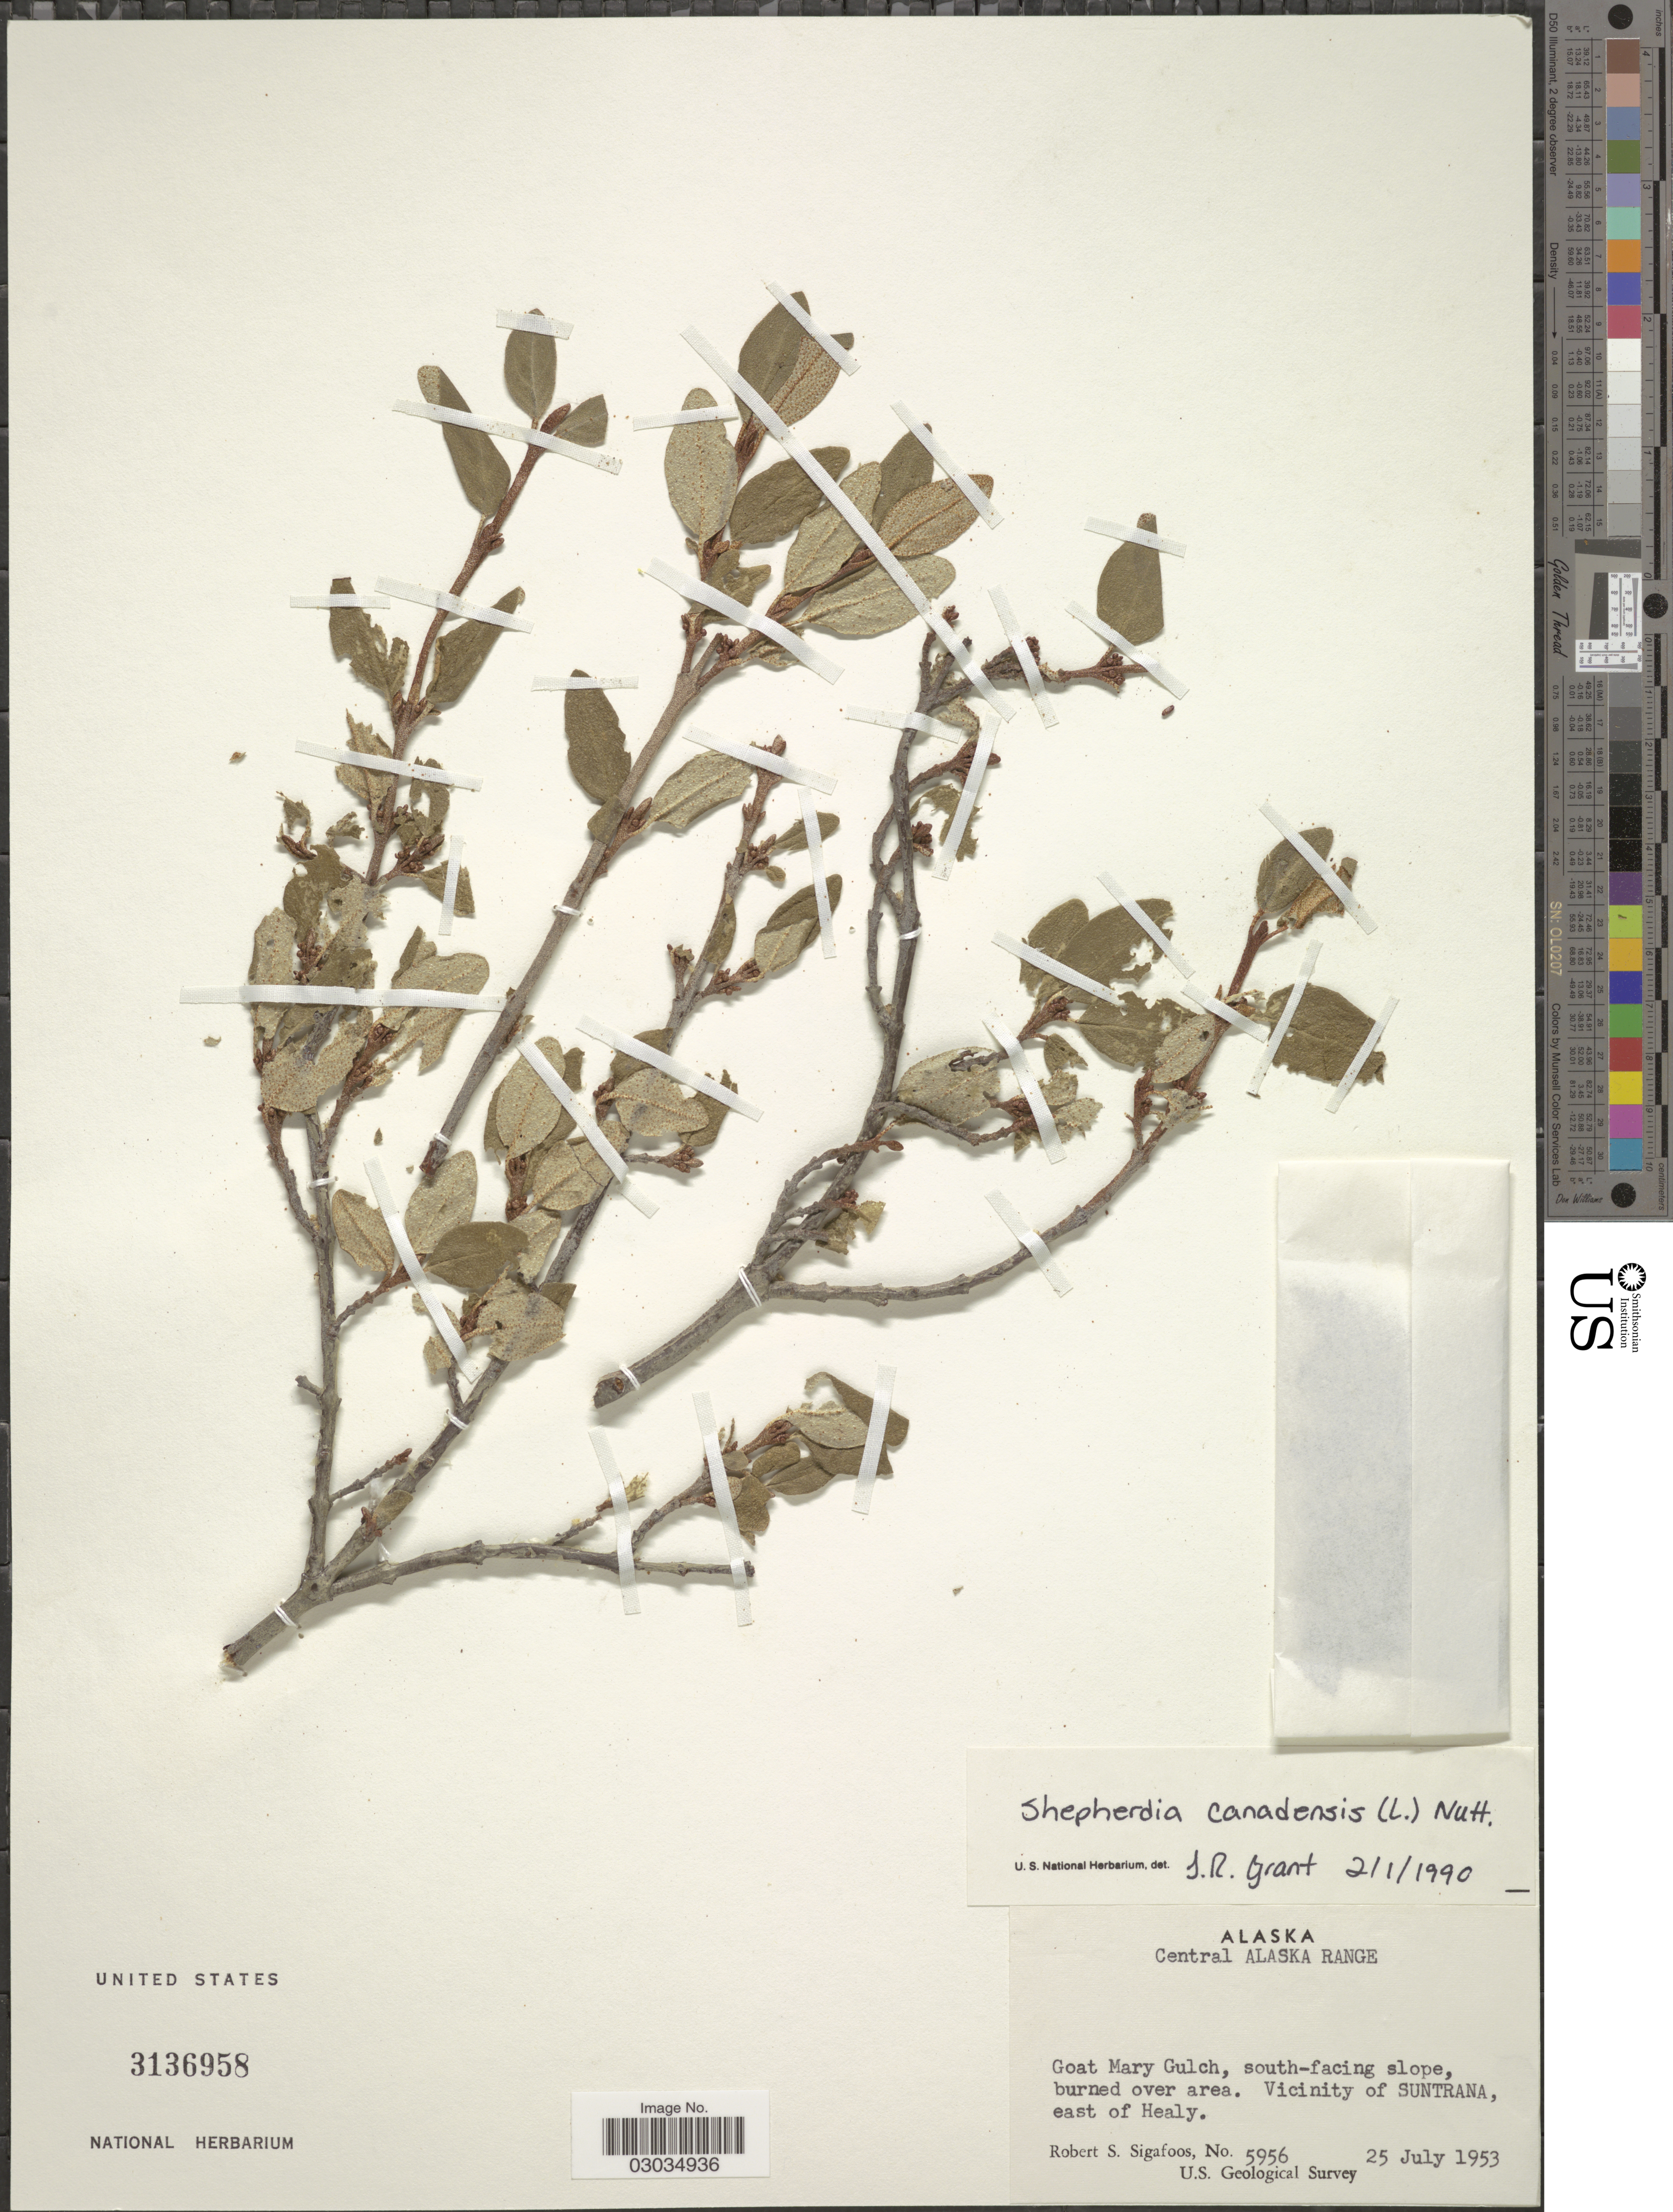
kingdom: Plantae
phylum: Tracheophyta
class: Magnoliopsida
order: Rosales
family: Elaeagnaceae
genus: Shepherdia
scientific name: Shepherdia canadensis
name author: (L.) Nutt.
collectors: R. Sigafoos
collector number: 5956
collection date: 1953-07-25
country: United States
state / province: Alaska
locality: Central Alaska Range, Goat Mary Gulch, south-facing slope, burned over area, Vicinity of Suntrana, east of Healy.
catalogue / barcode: US 3136958